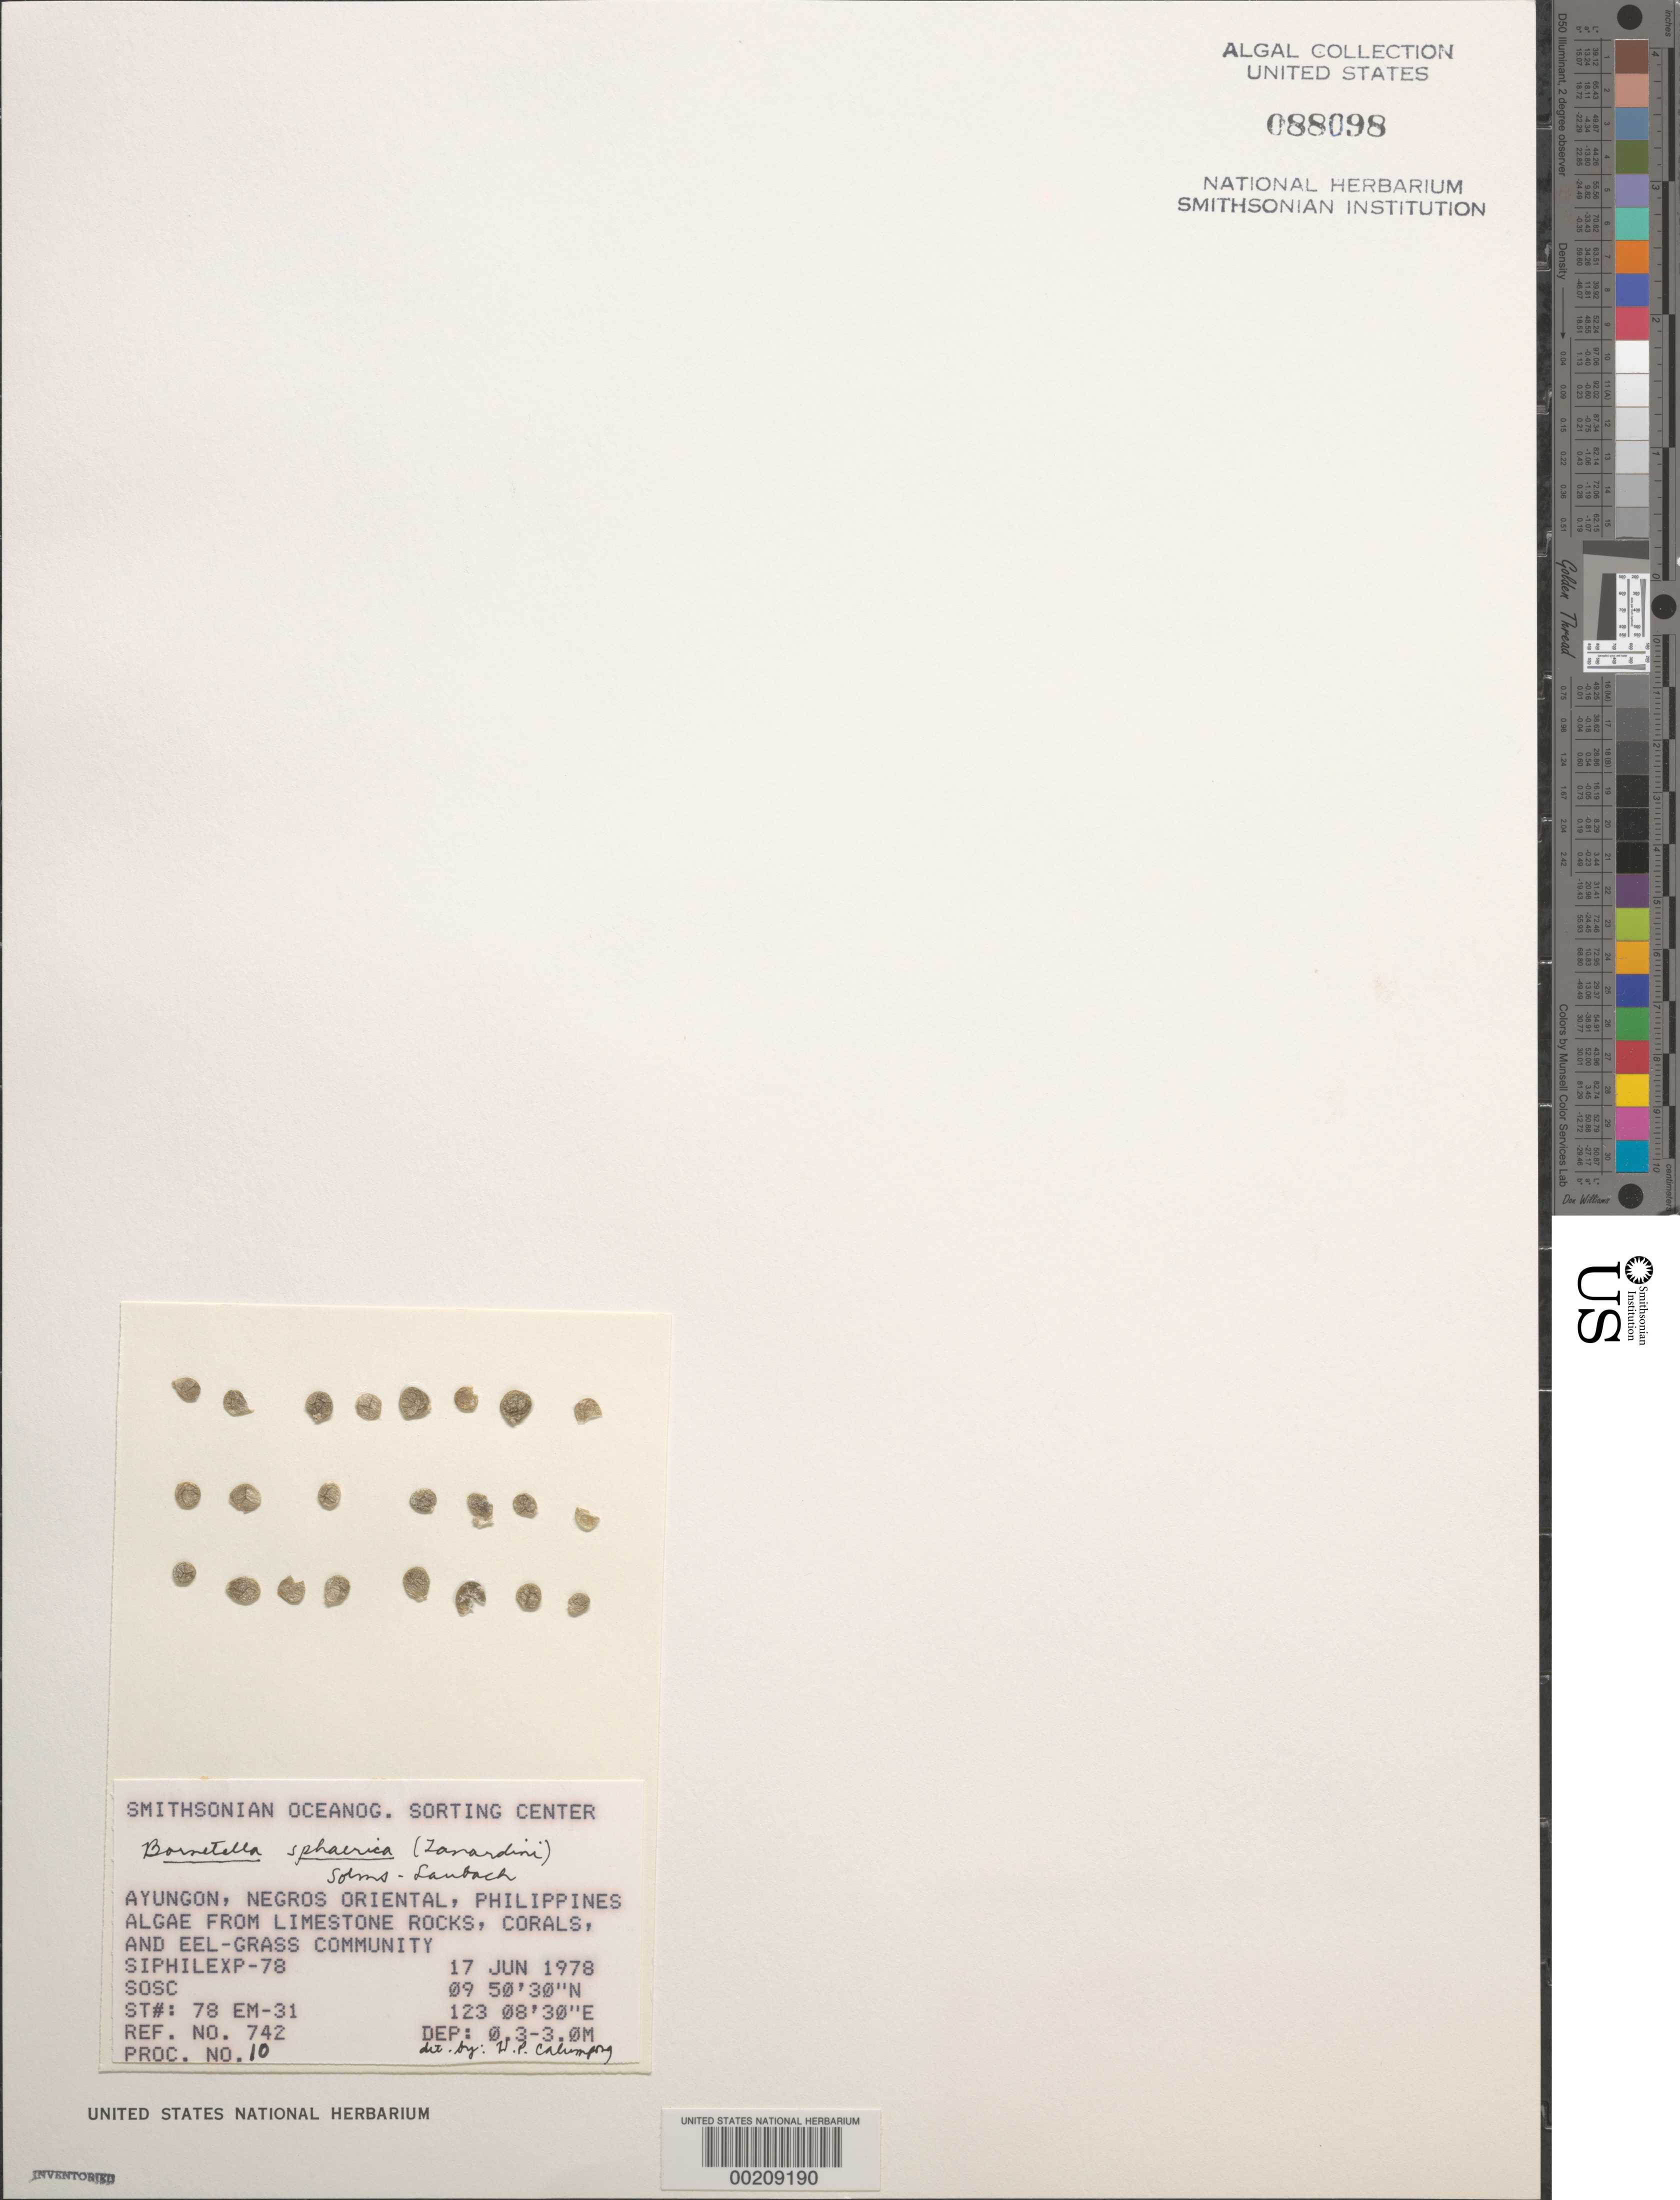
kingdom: Plantae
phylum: Chlorophyta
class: Ulvophyceae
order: Dasycladales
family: Dasycladaceae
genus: Bornetella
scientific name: Bornetella sphaerica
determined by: Calumpong, H. P.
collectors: SOSC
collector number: Station 78 Em-31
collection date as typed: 17 Jun 1978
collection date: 1978-06-17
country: Philippines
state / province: Central Visayas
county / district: Negros Oriental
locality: Ayungon, negros oriental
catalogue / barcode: US 88098